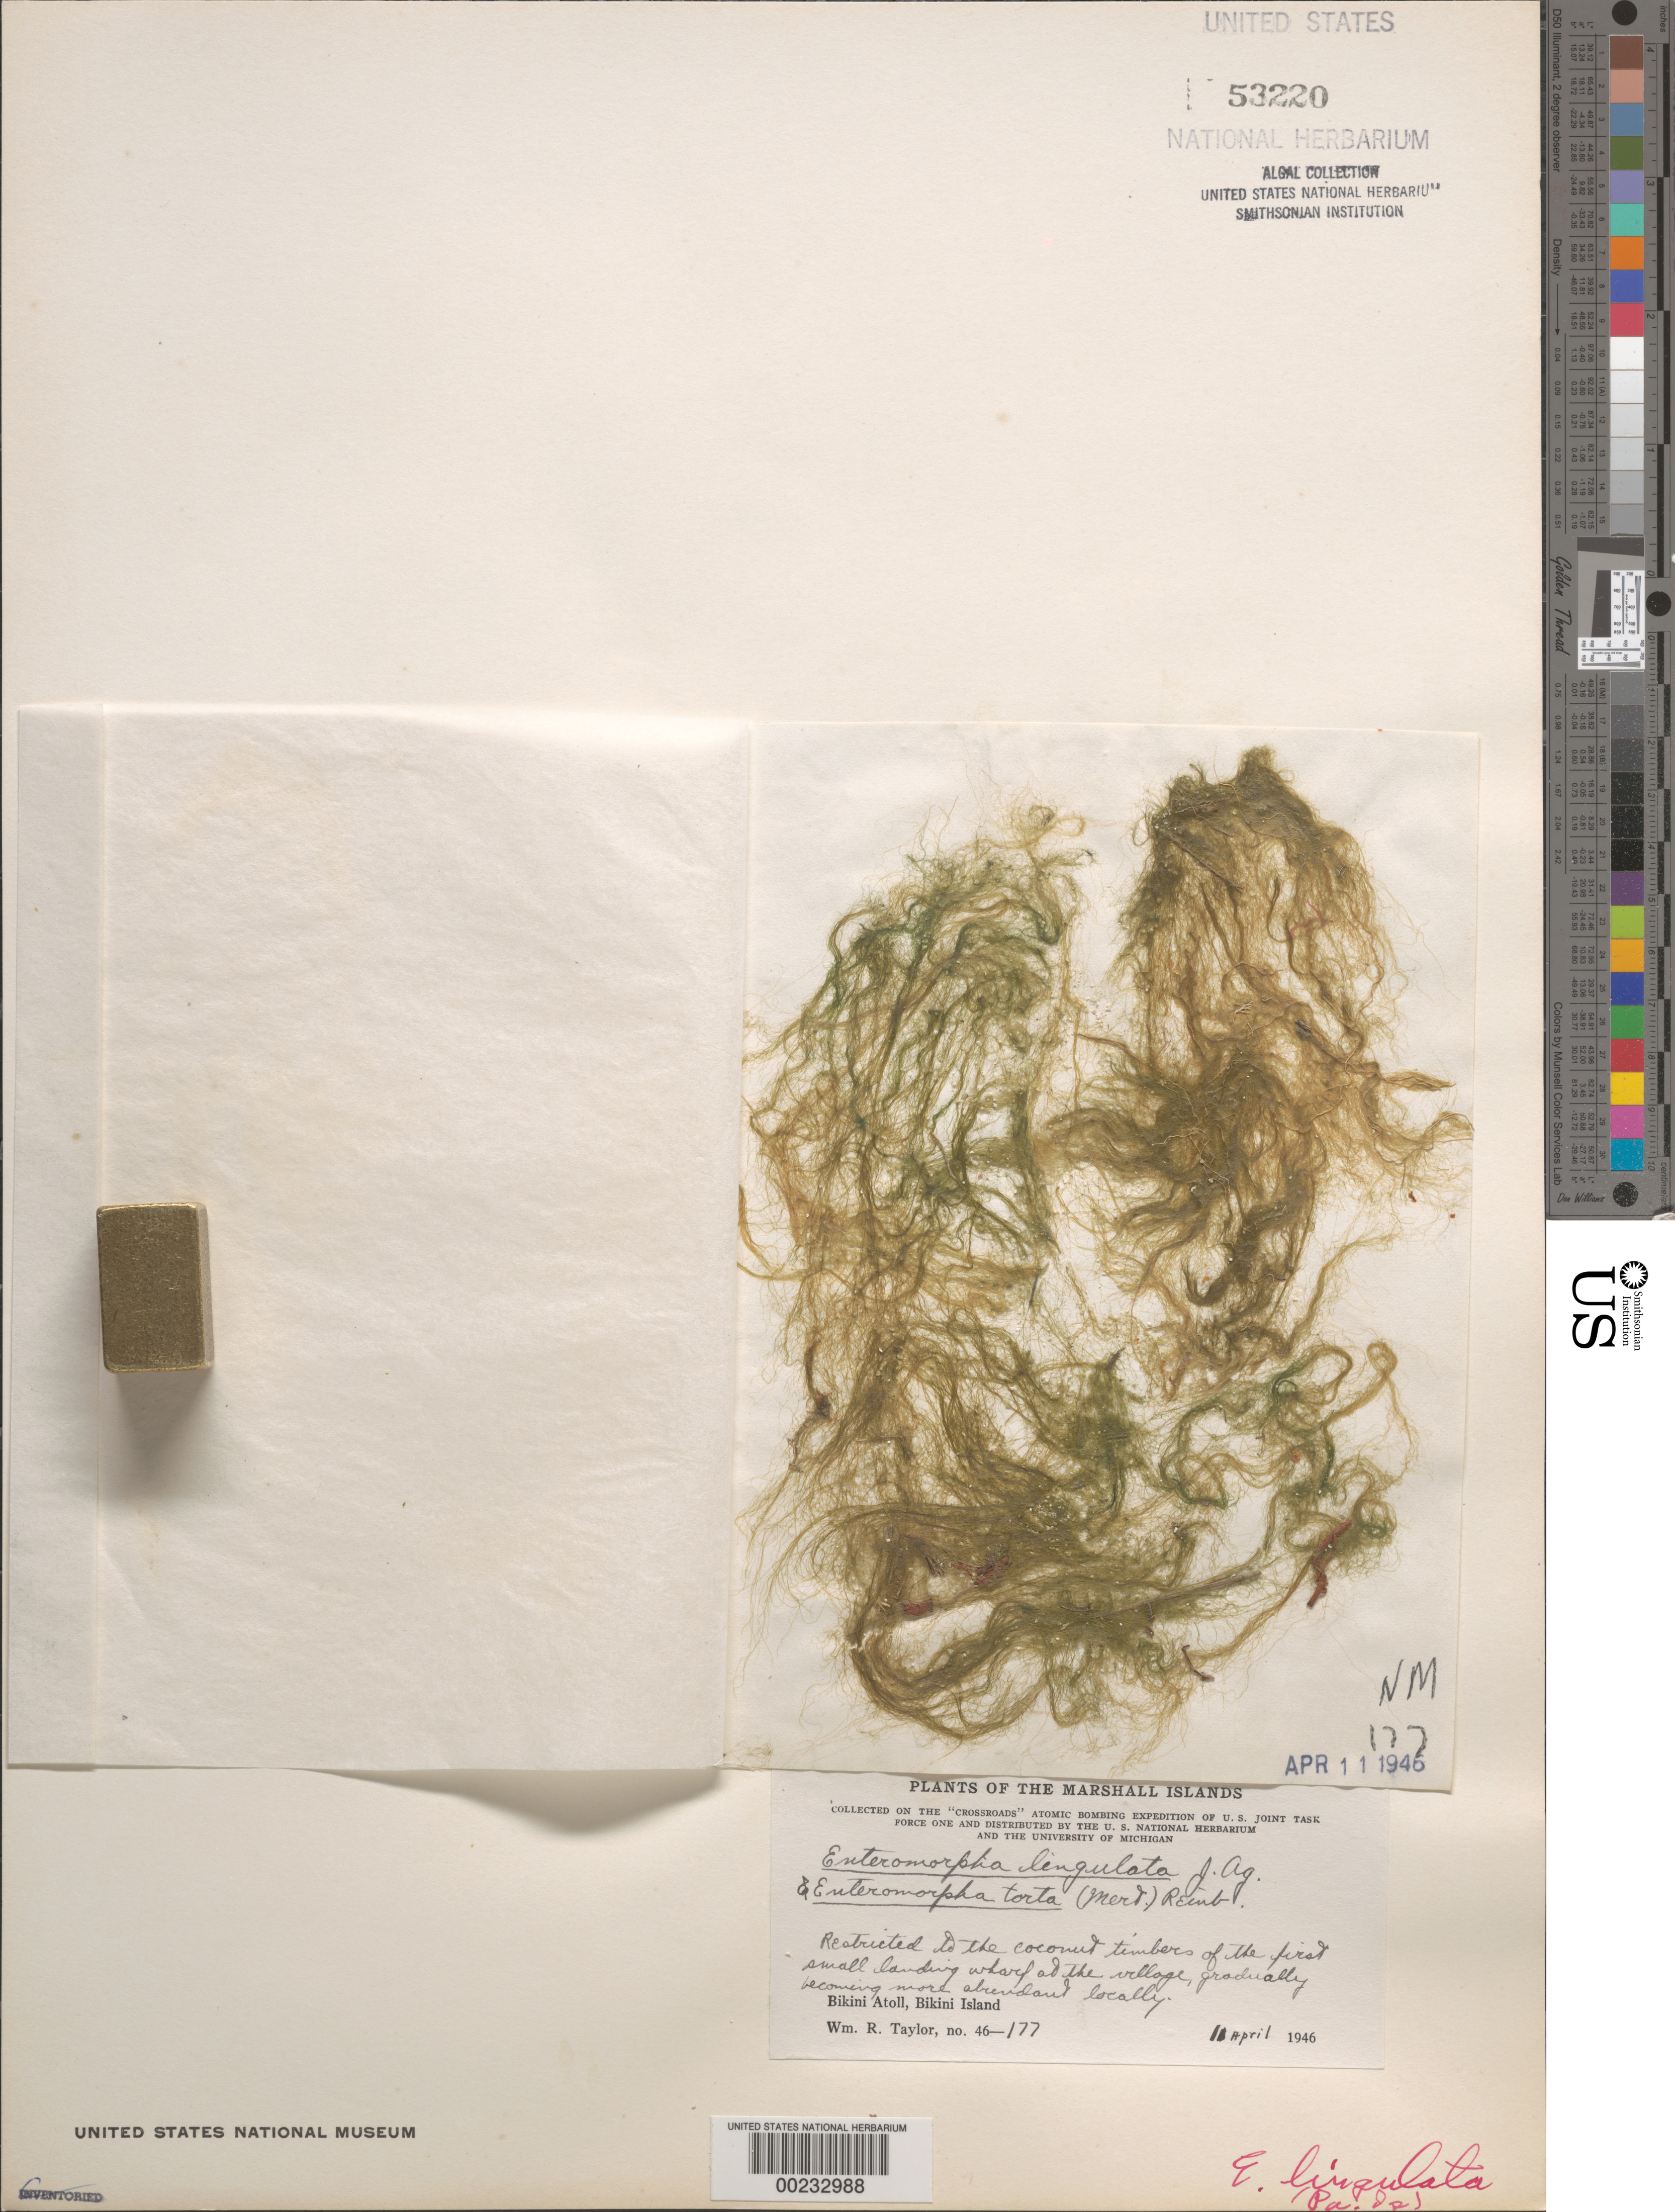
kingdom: Plantae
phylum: Chlorophyta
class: Ulvophyceae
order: Ulvales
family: Ulvaceae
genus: Ulva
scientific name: Ulva flexuosa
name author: Wulfen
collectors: W. R. Taylor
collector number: WRT 46-177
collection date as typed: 11 Apr 1946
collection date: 1946-04-11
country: Marshall Islands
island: Bikini Atoll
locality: Bikini Islet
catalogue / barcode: US 53220